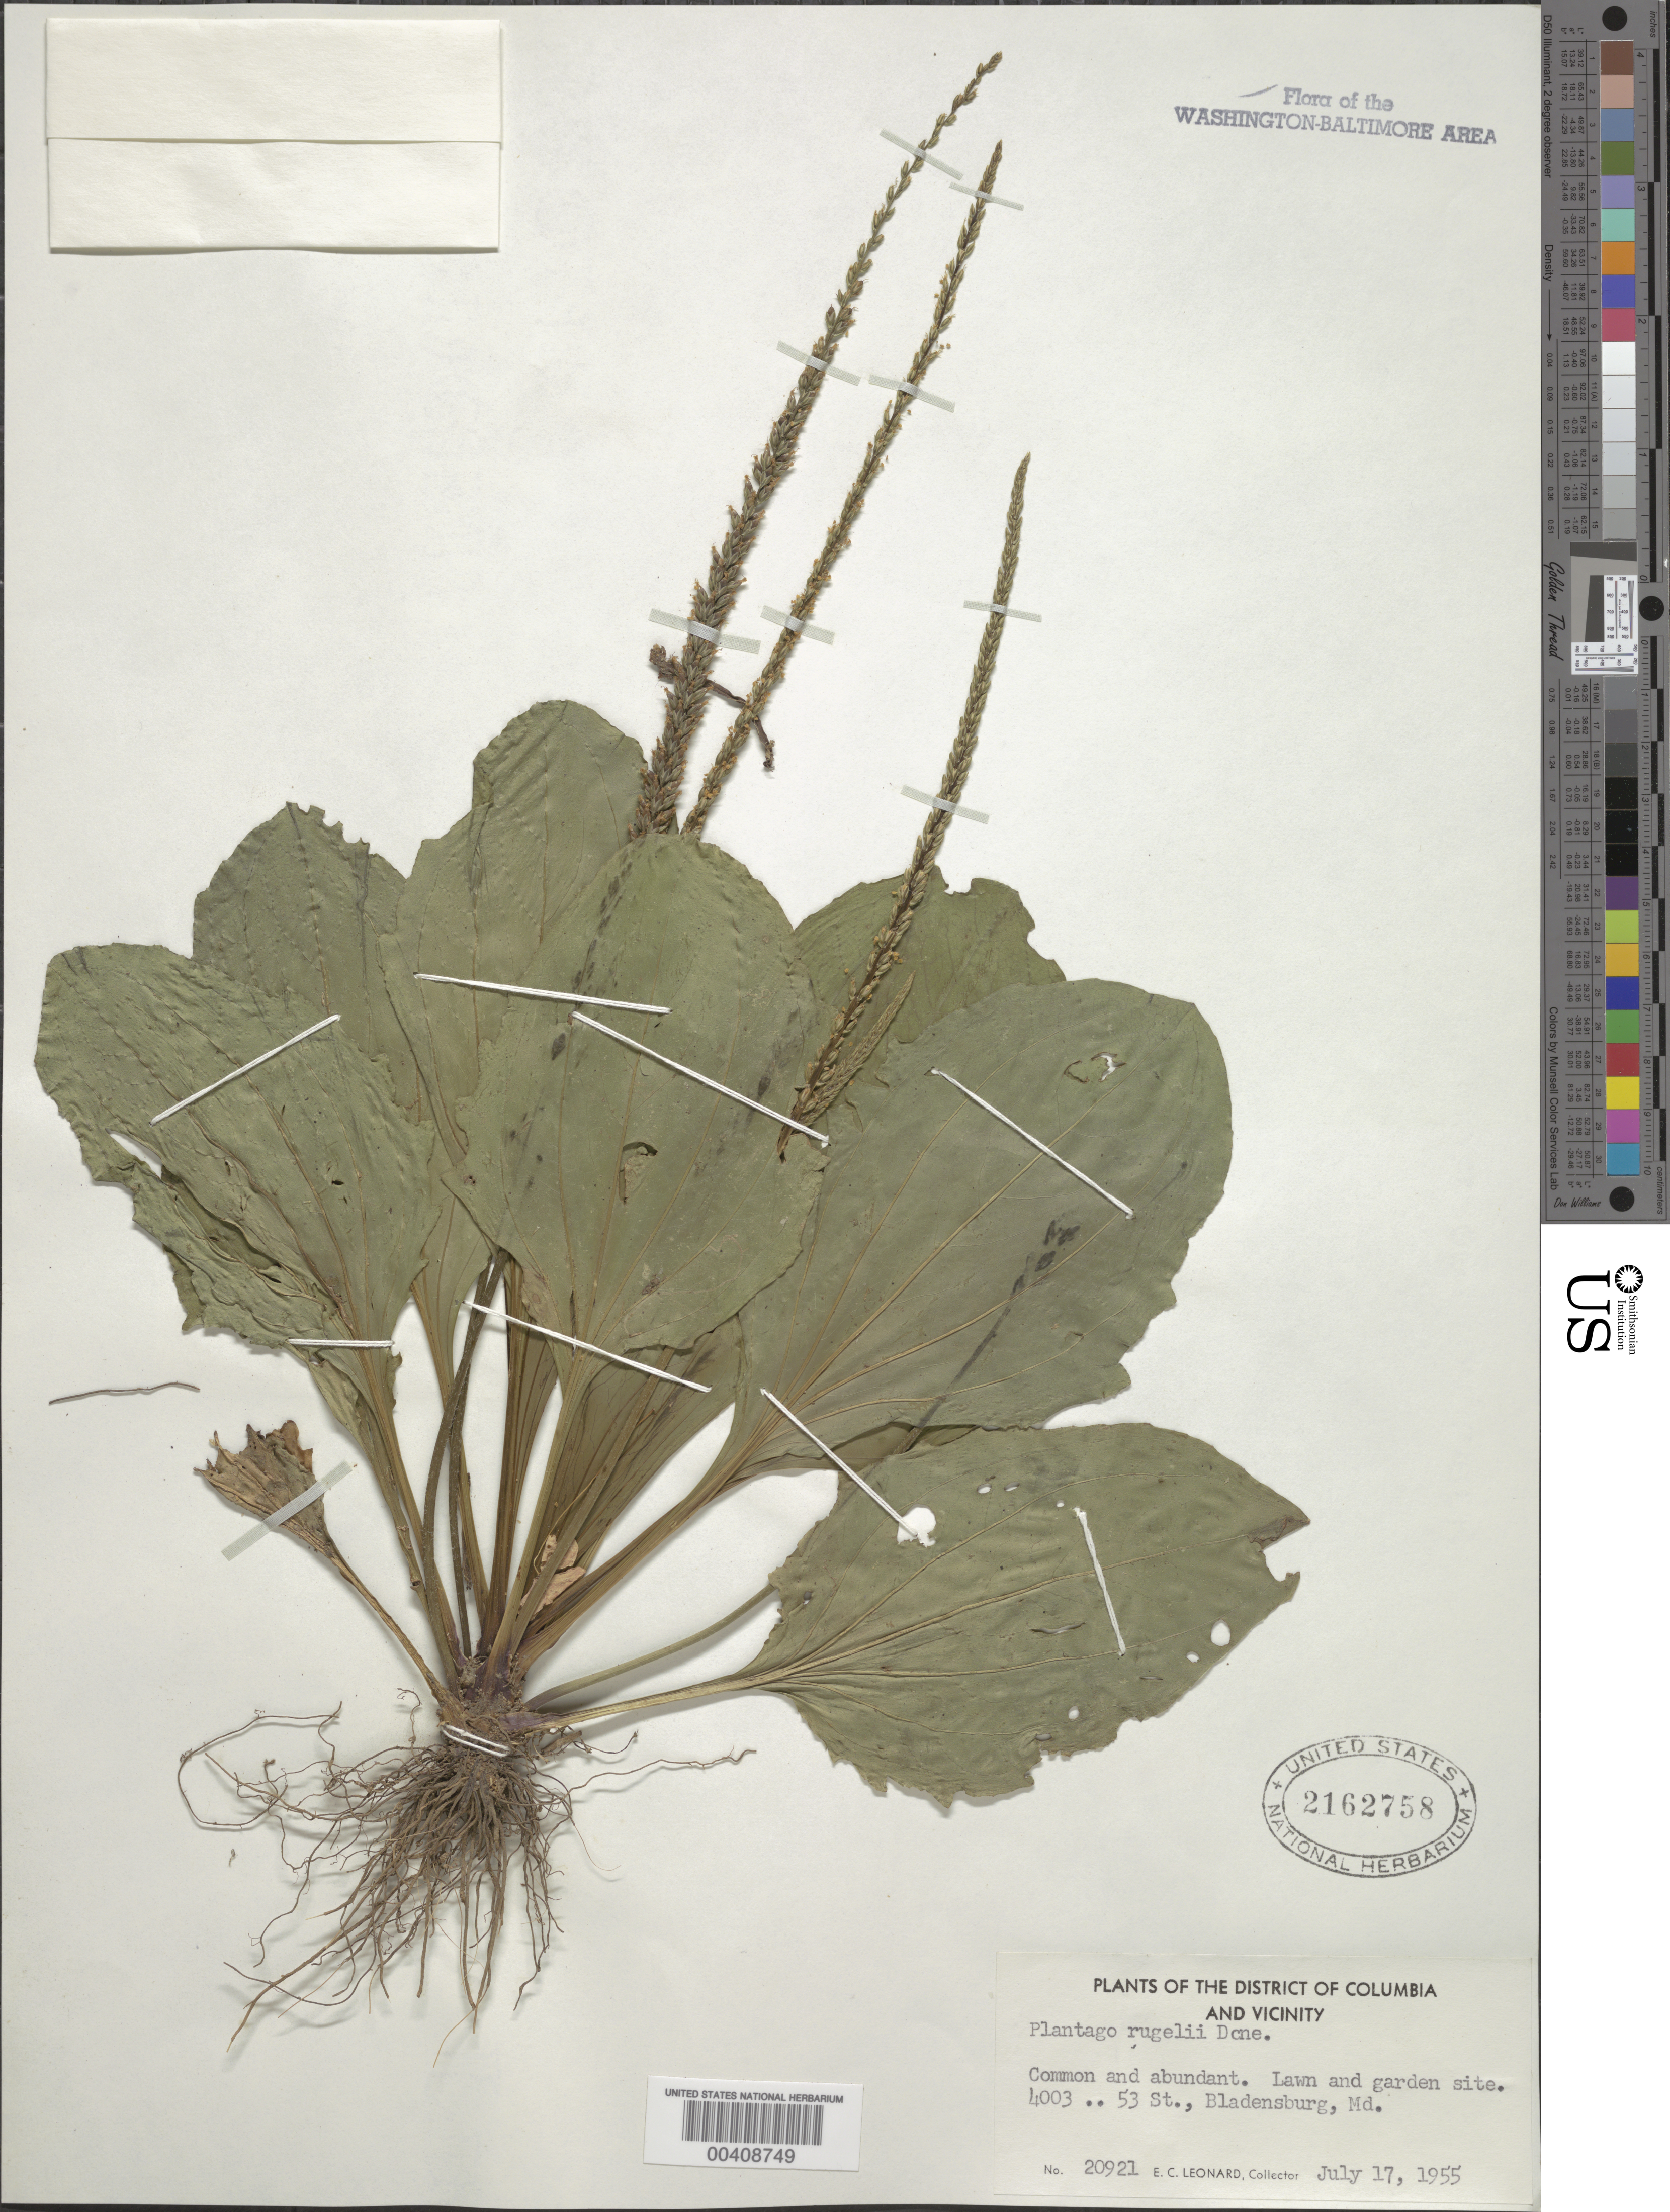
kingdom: Plantae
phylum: Tracheophyta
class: Magnoliopsida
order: Lamiales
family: Plantaginaceae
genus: Plantago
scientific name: Plantago rugelii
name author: Decne.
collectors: E. C. Leonard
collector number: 20921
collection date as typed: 17 Jul 1955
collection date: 1955-07-17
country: United States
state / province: Maryland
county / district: Prince George's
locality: Bladensburg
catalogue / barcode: US 2162758